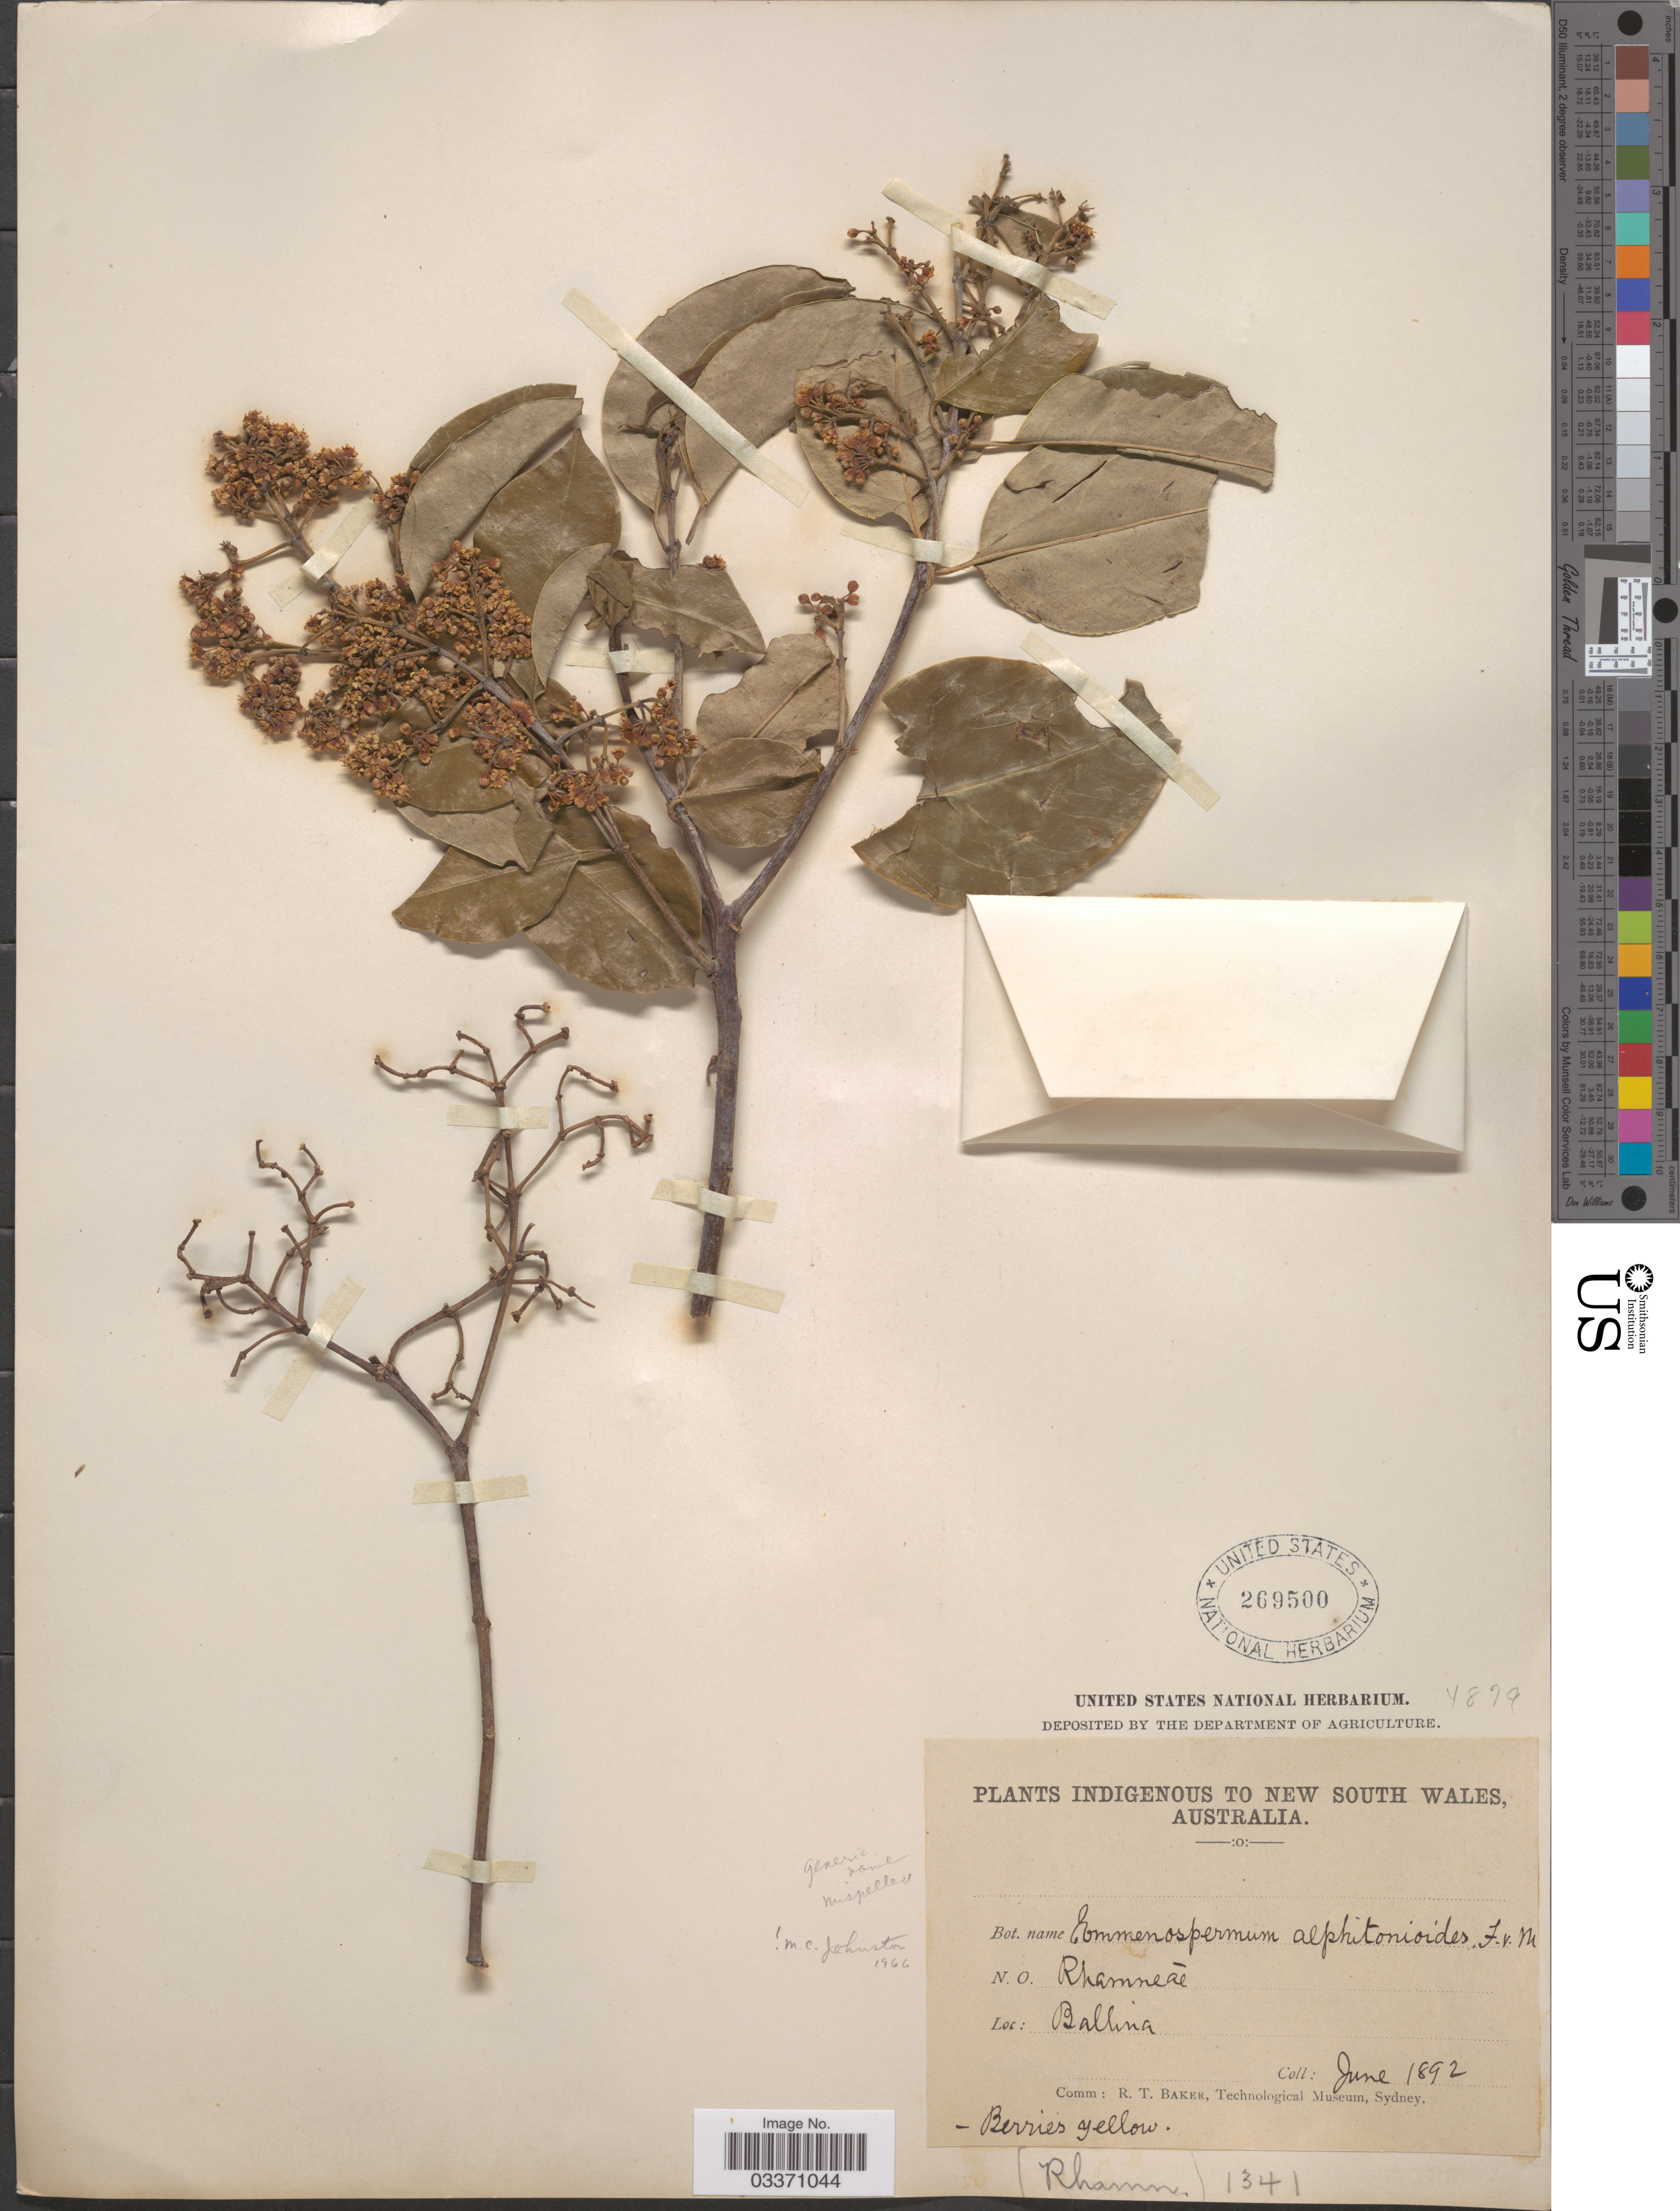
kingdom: Plantae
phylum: Tracheophyta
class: Magnoliopsida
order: Rosales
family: Rhamnaceae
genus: Emmenosperma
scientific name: Emmenosperma alphitonioides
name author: F. Muell.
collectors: ex herb. United States National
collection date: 1892-06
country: Australia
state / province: New South Wales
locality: Ballina.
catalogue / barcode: US 269500